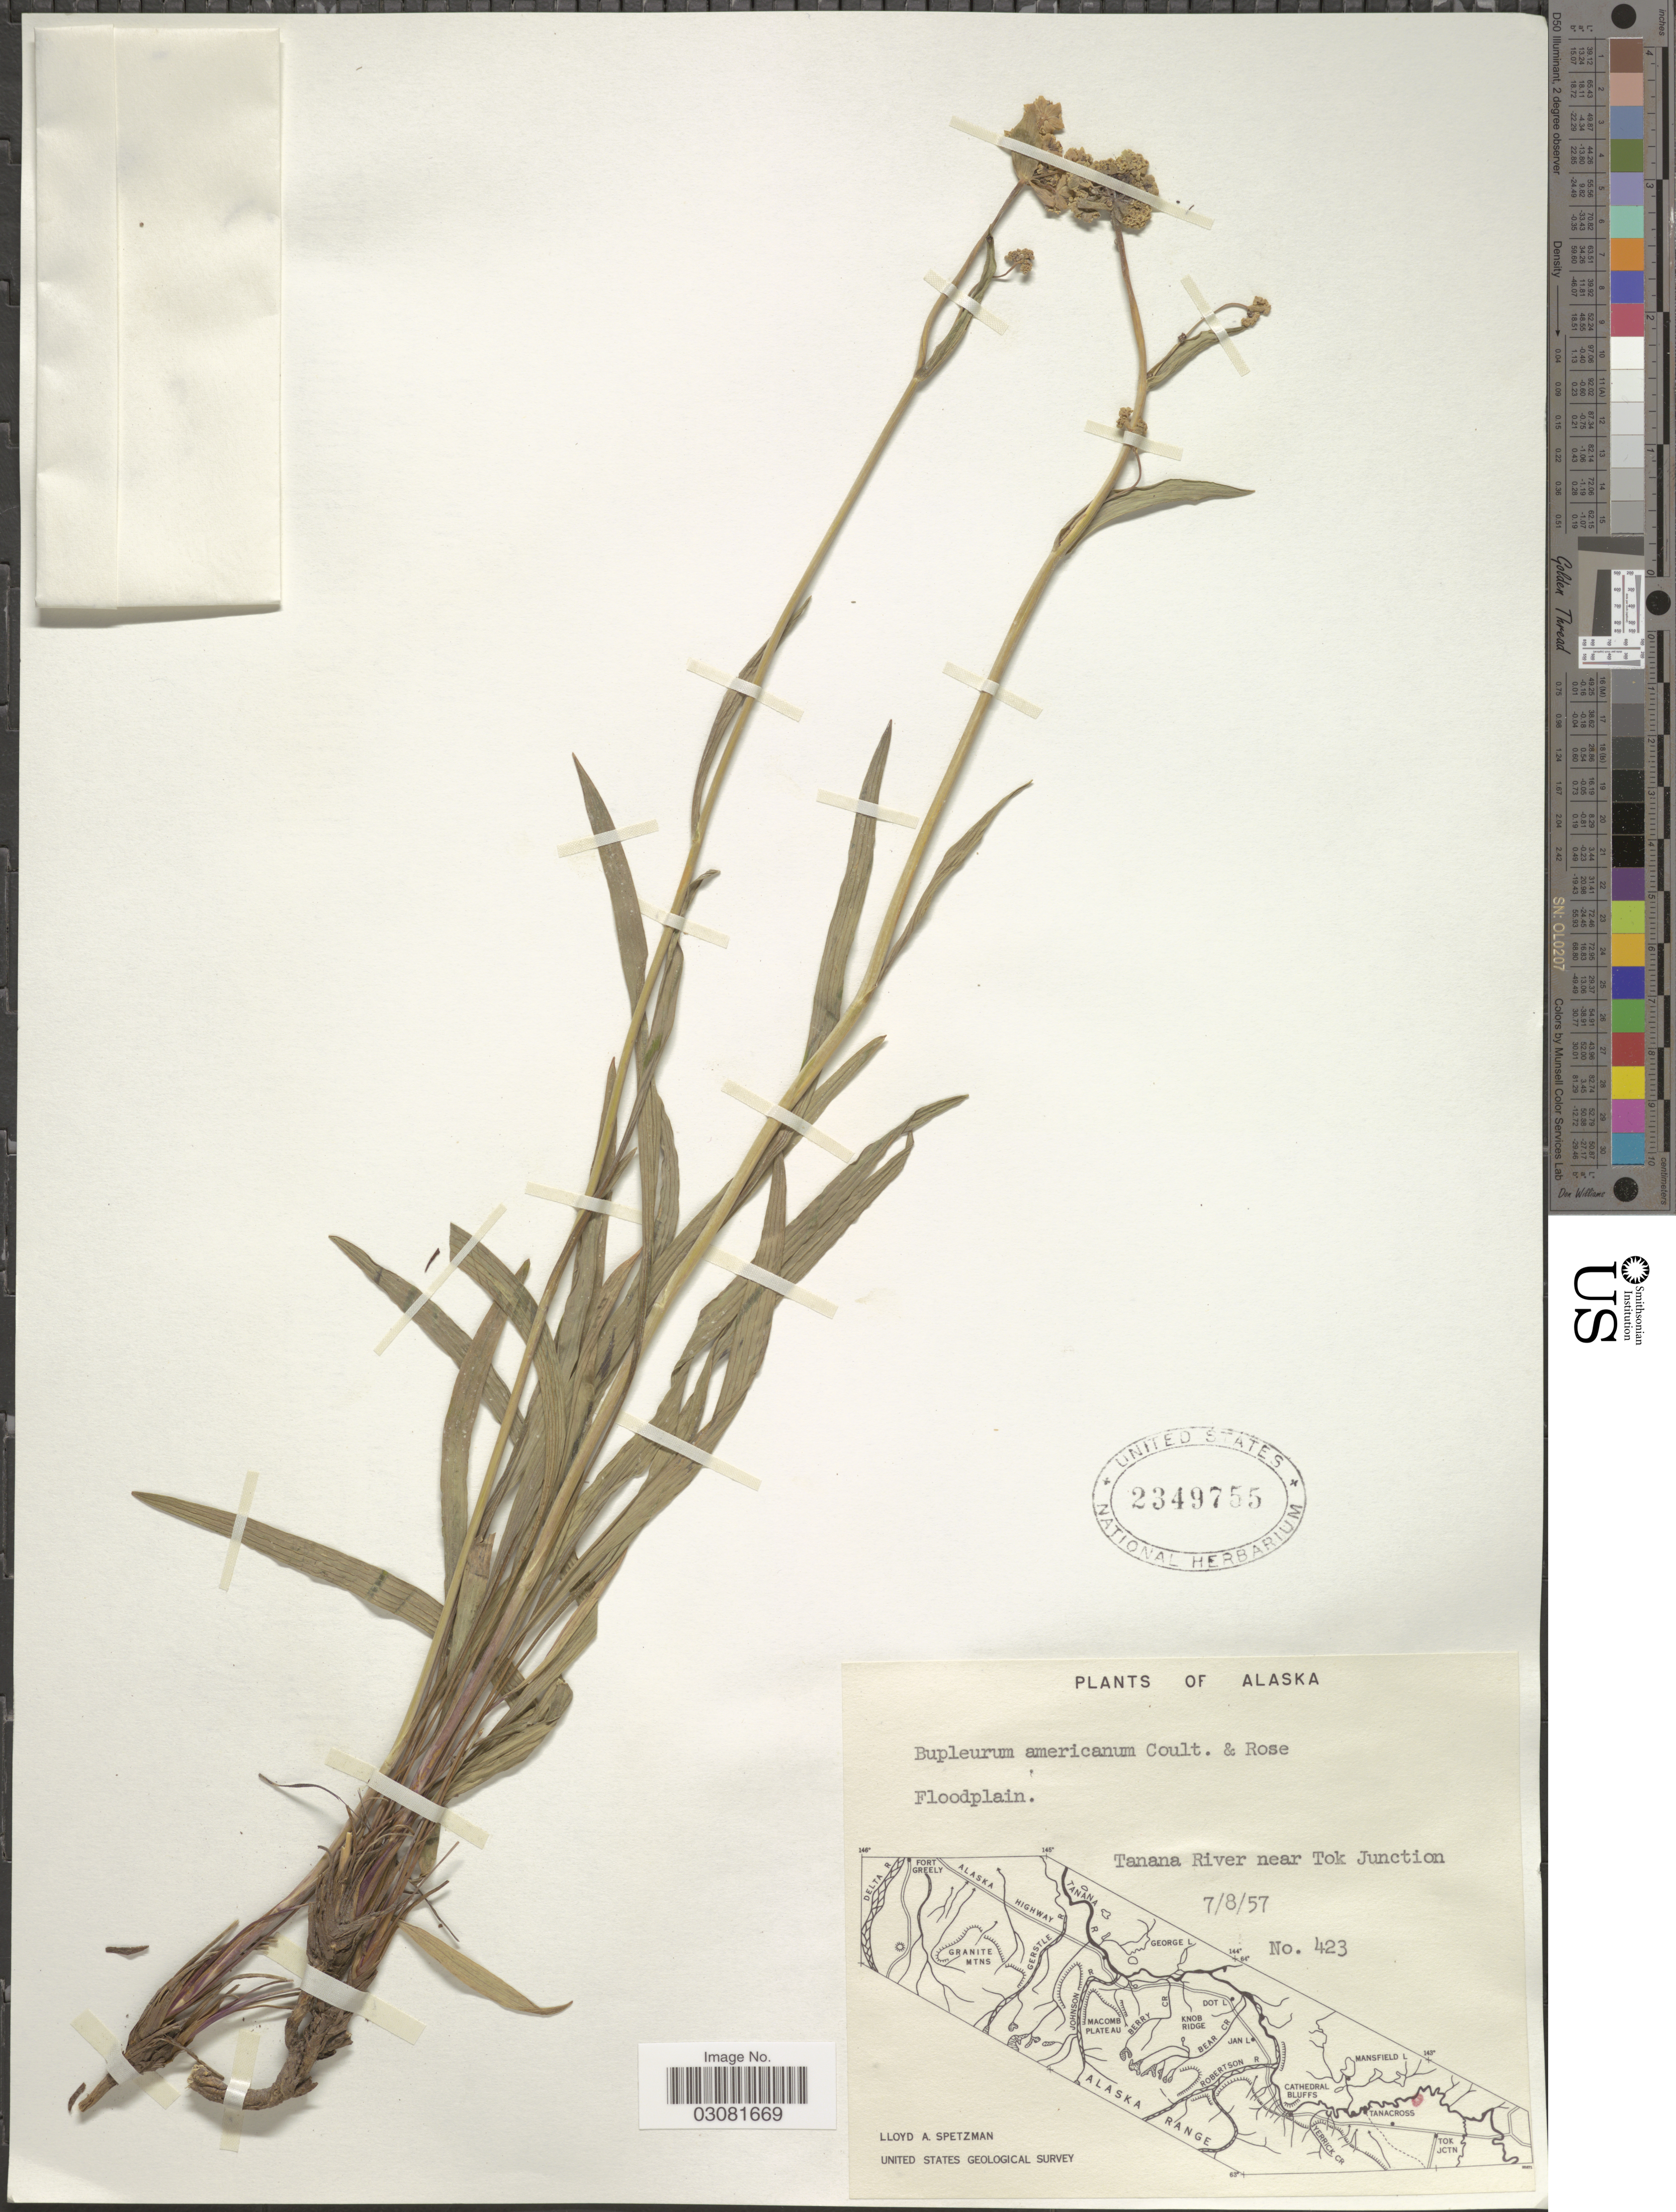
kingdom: Plantae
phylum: Tracheophyta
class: Magnoliopsida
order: Apiales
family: Apiaceae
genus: Bupleurum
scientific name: Bupleurum americanum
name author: J.M. Coult. & Rose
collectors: L. Spetzman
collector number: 423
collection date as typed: Transcribed d/m/y: 8/7/57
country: United States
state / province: Alaska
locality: Tanana River near Tok Junction.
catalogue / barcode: US 2349755